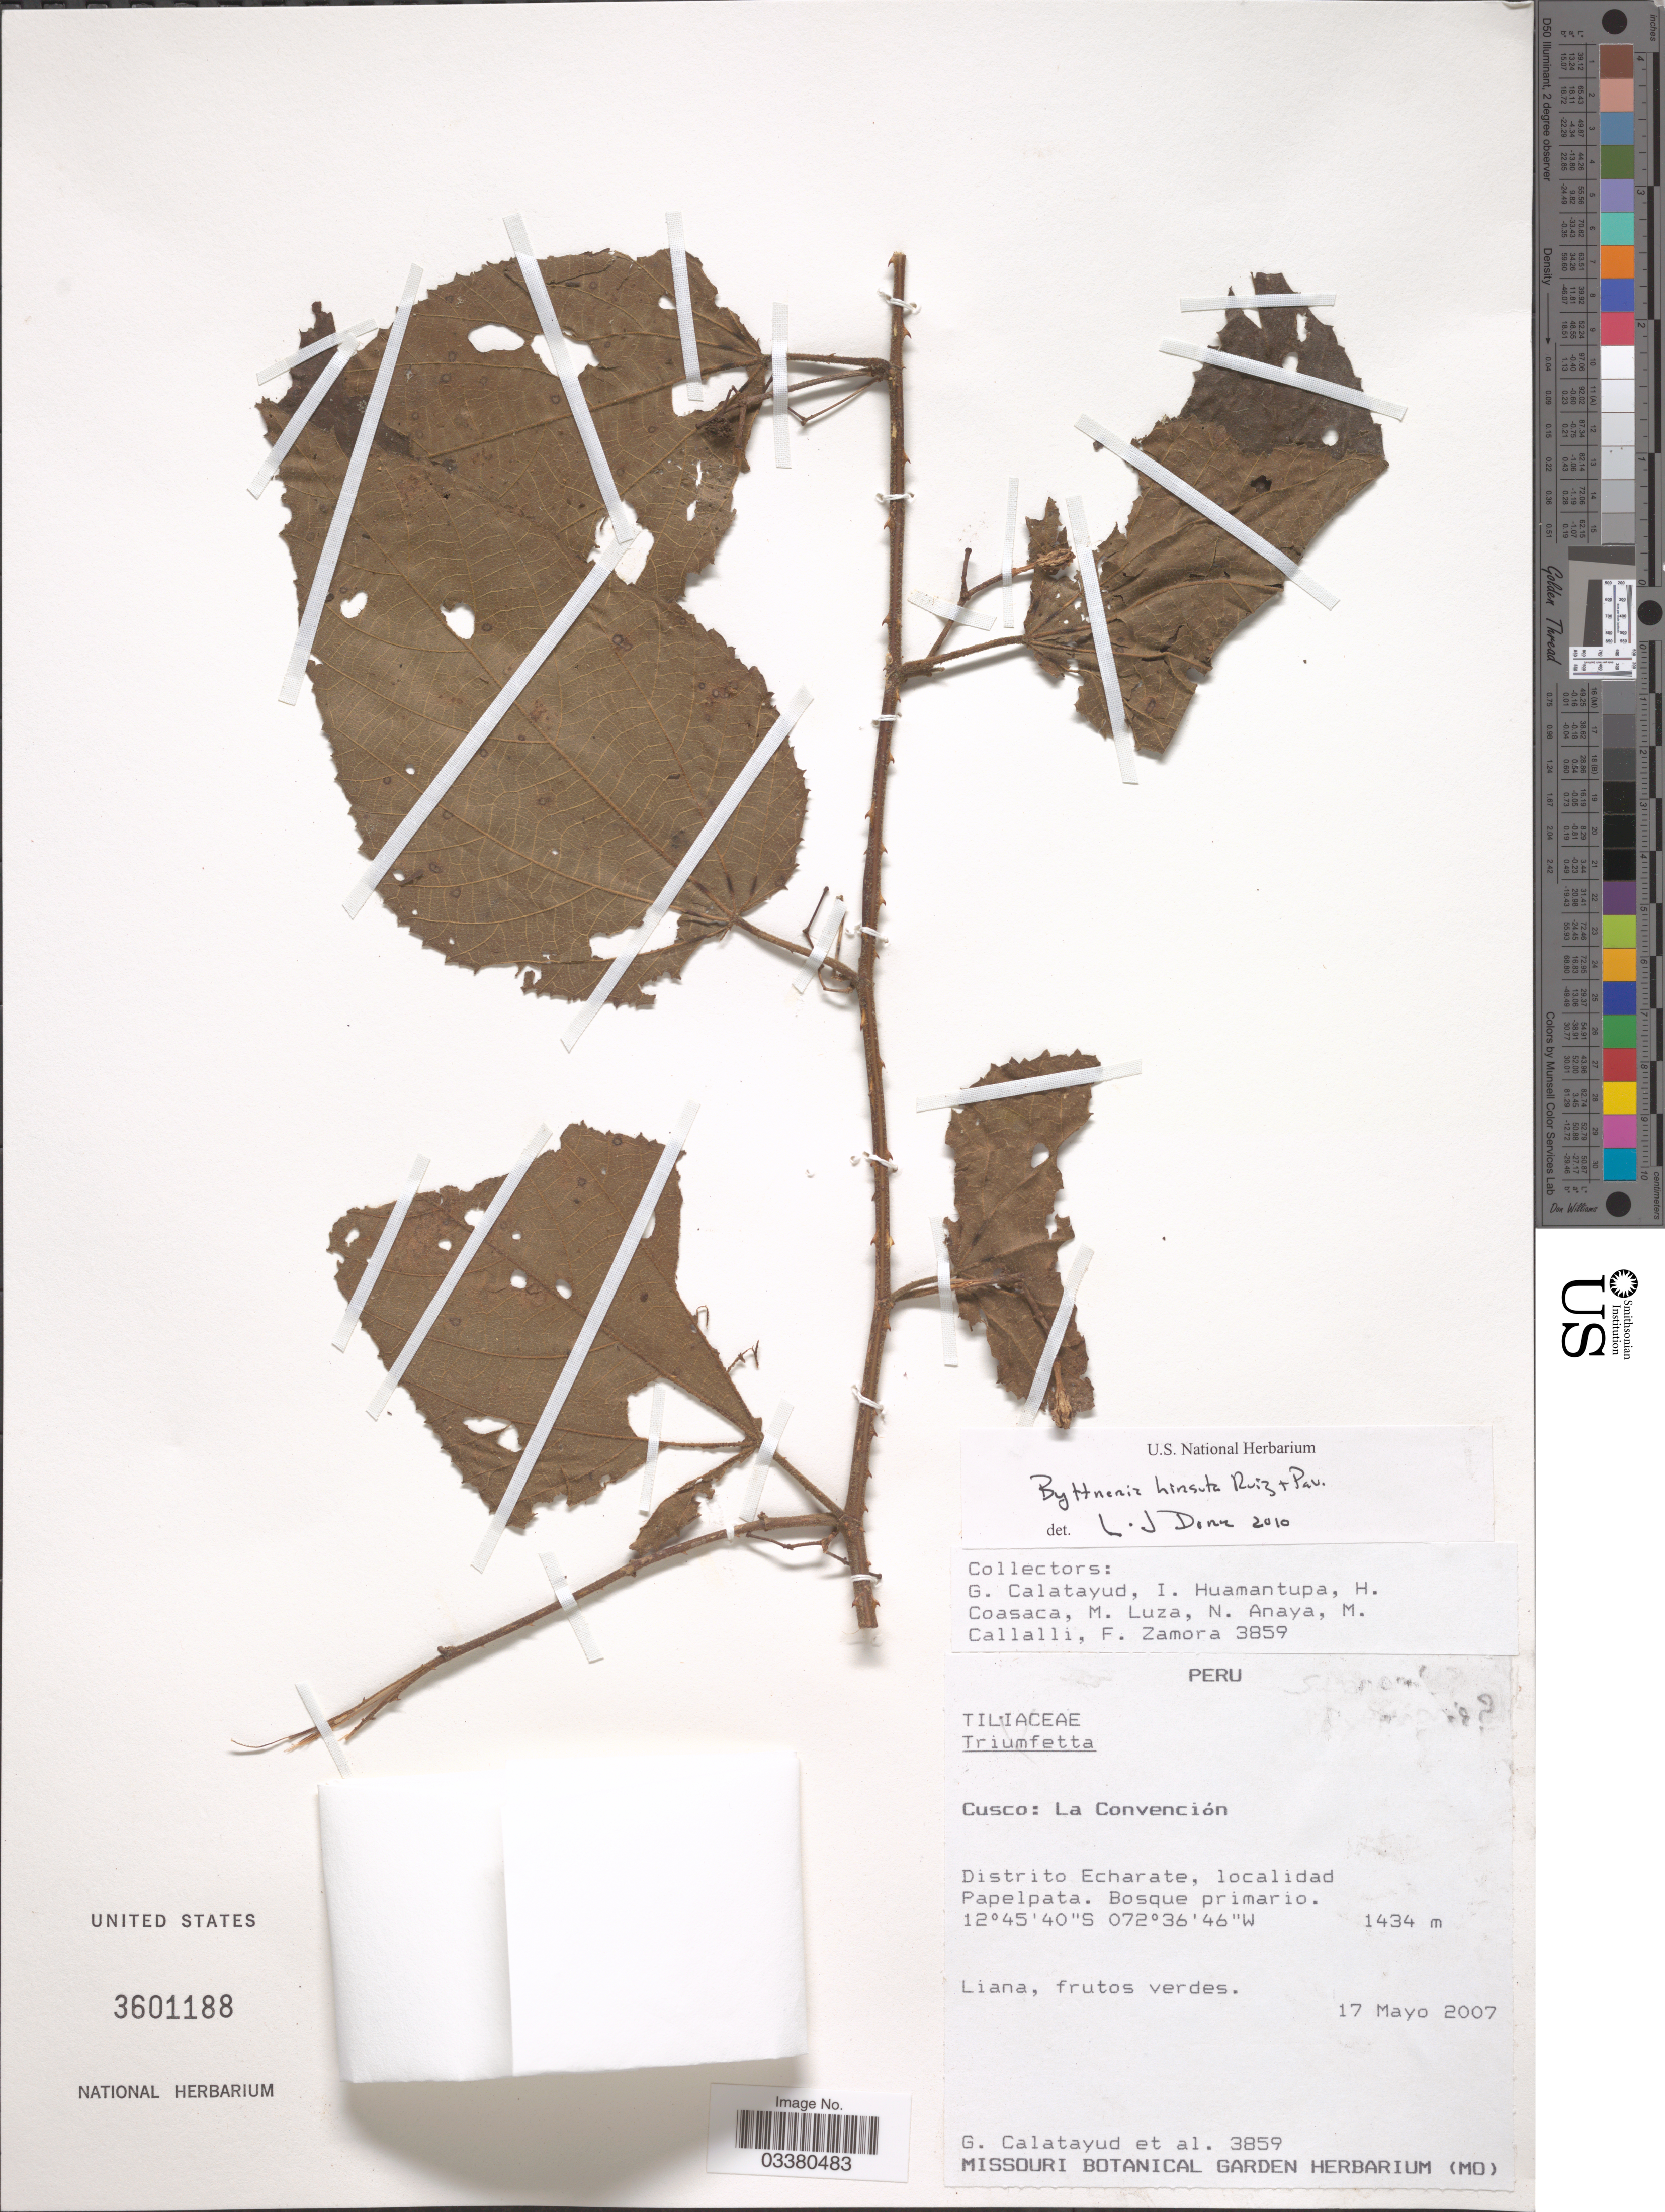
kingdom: Plantae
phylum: Tracheophyta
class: Magnoliopsida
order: Malvales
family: Malvaceae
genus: Byttneria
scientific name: Byttneria hirsuta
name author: Ruiz & Pav.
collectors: G. Calatayud, I. Huamantupa, H. Coasaca, M. Luza & et al.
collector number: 3859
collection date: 2007-05-17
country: Peru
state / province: Cusco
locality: La Convención. Distrito Echarate, Papelpata.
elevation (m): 1434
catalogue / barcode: US 3601188